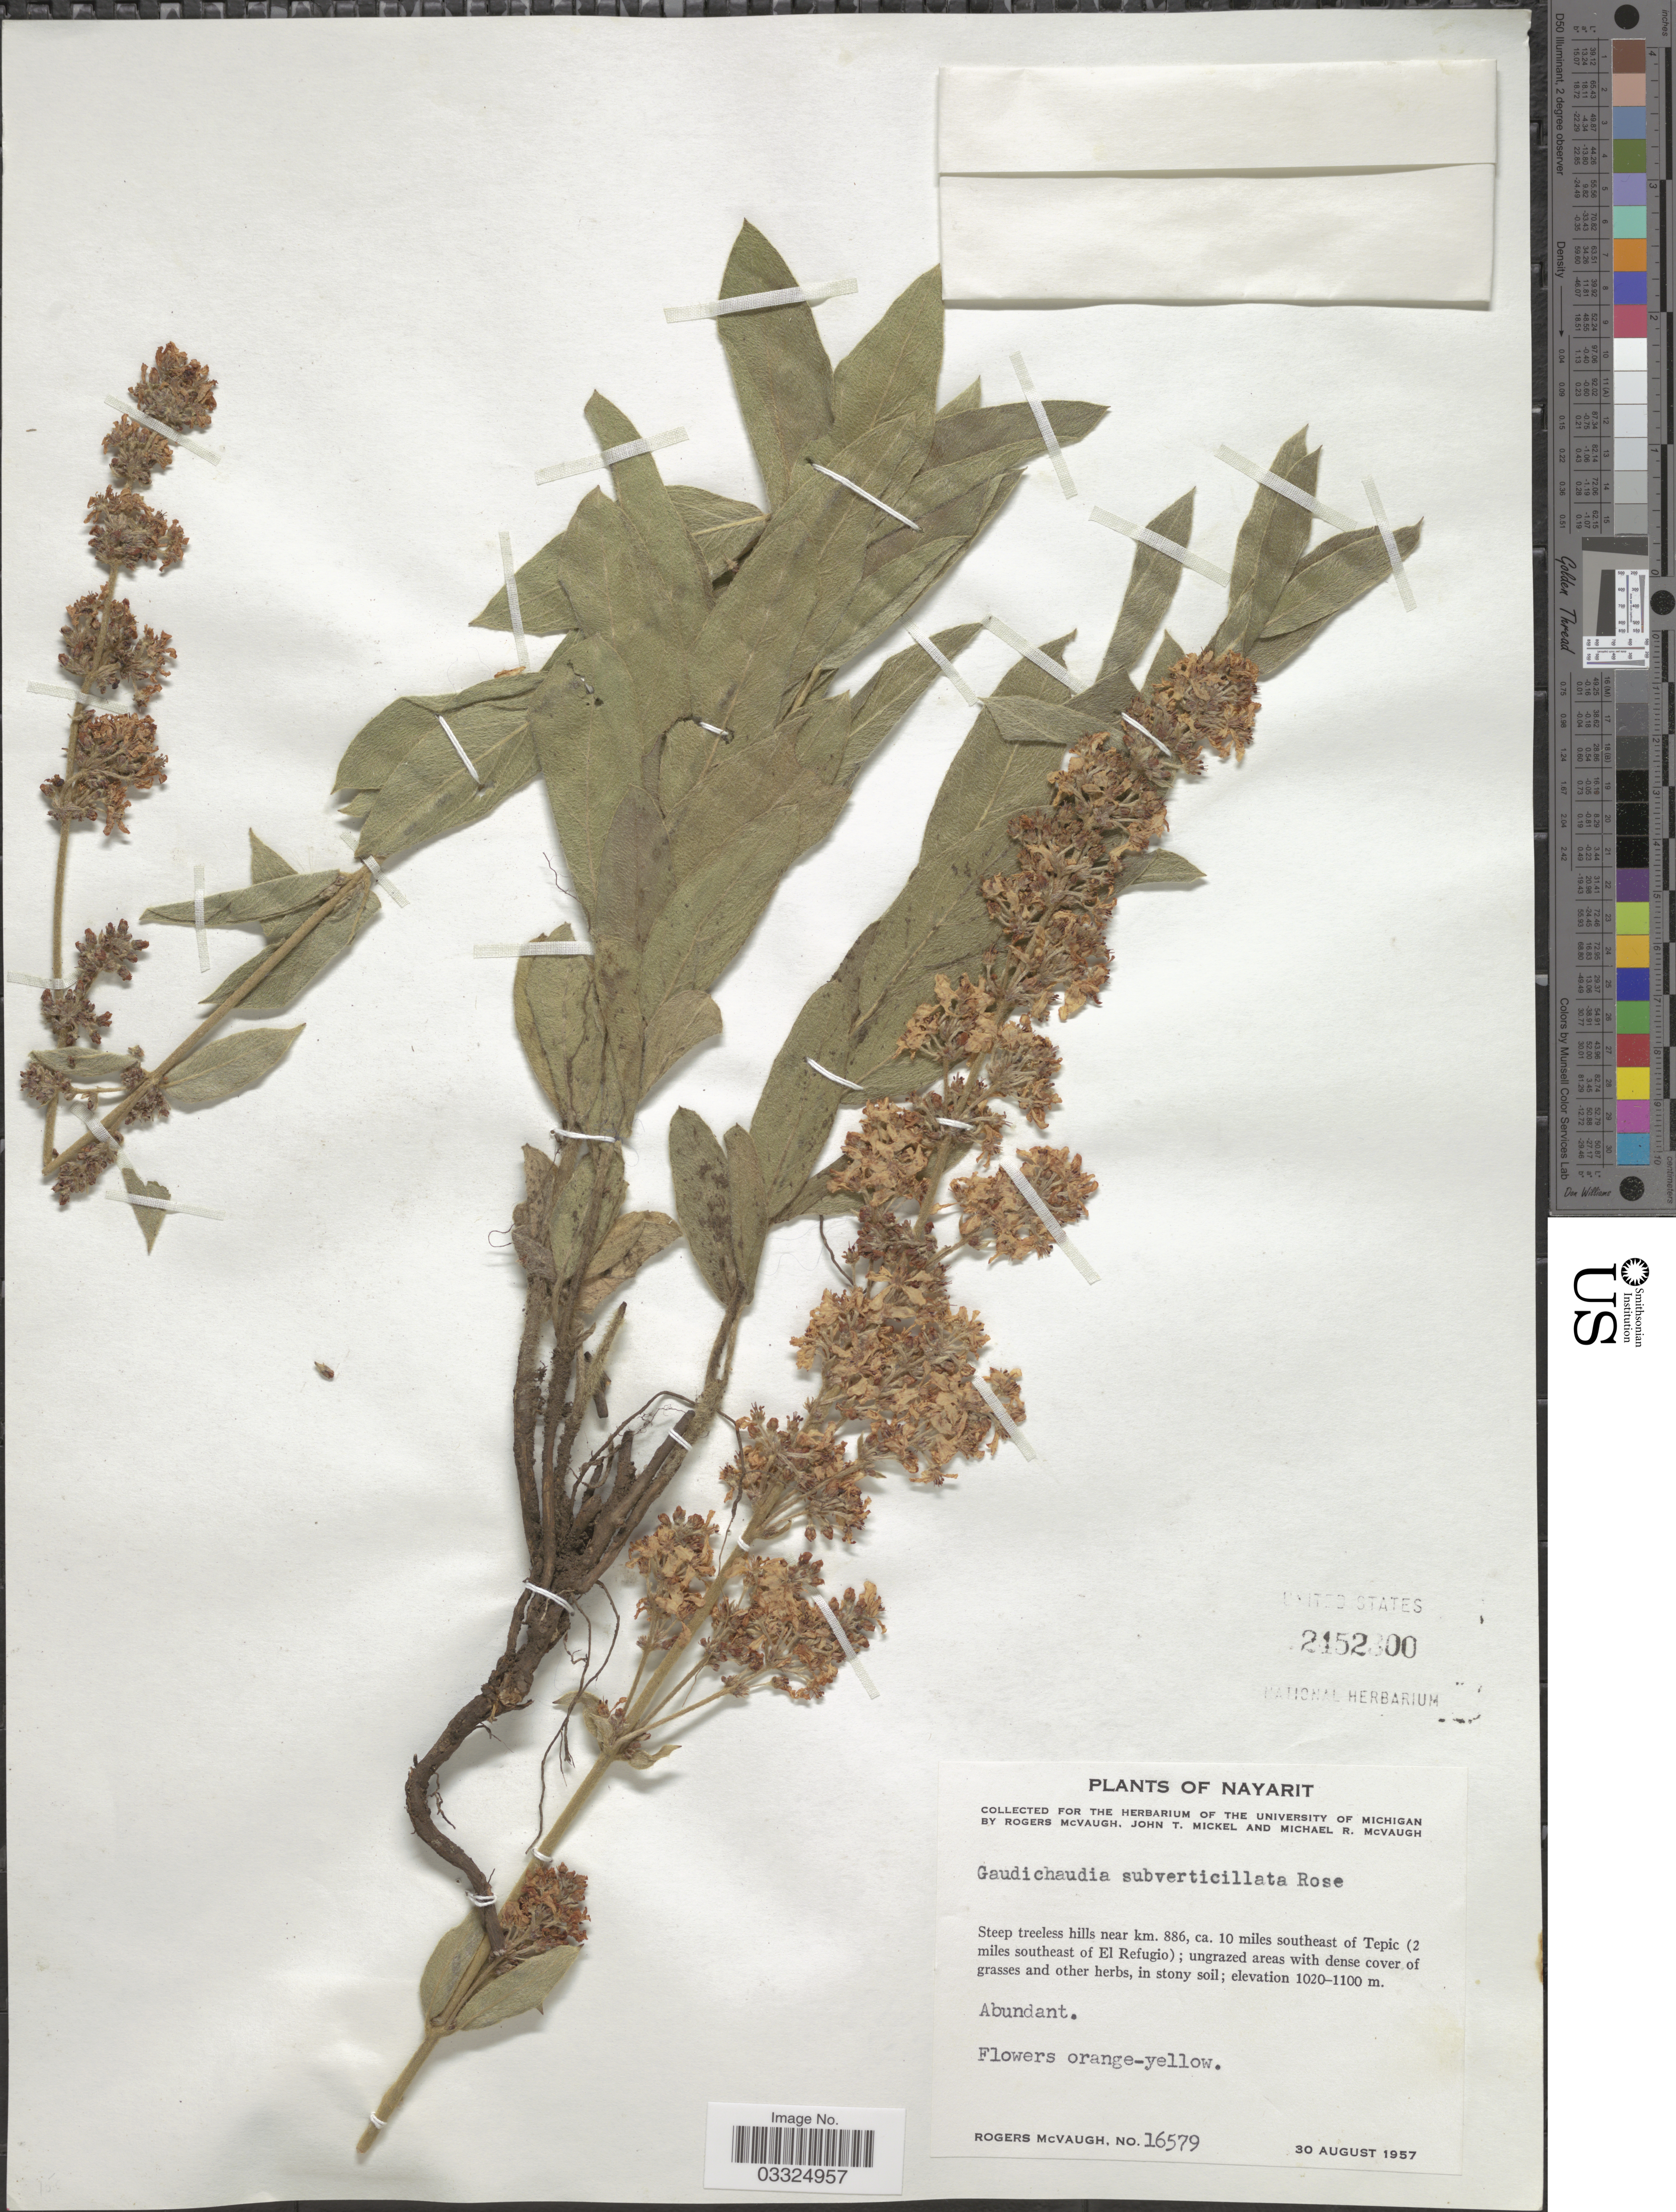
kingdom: Plantae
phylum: Tracheophyta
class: Magnoliopsida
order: Malpighiales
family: Malpighiaceae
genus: Gaudichaudia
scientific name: Gaudichaudia subverticillata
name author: Rose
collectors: R. McVaugh, J. T. Mickel & M. R. McVaugh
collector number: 16579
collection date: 1957-08-30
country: Mexico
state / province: Nayarit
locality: Steep treeless hills near km. 886, ca. 10 miles southeast of Tepic (2 miles southeast of El Refugio).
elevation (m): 1020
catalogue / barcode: US 2452300